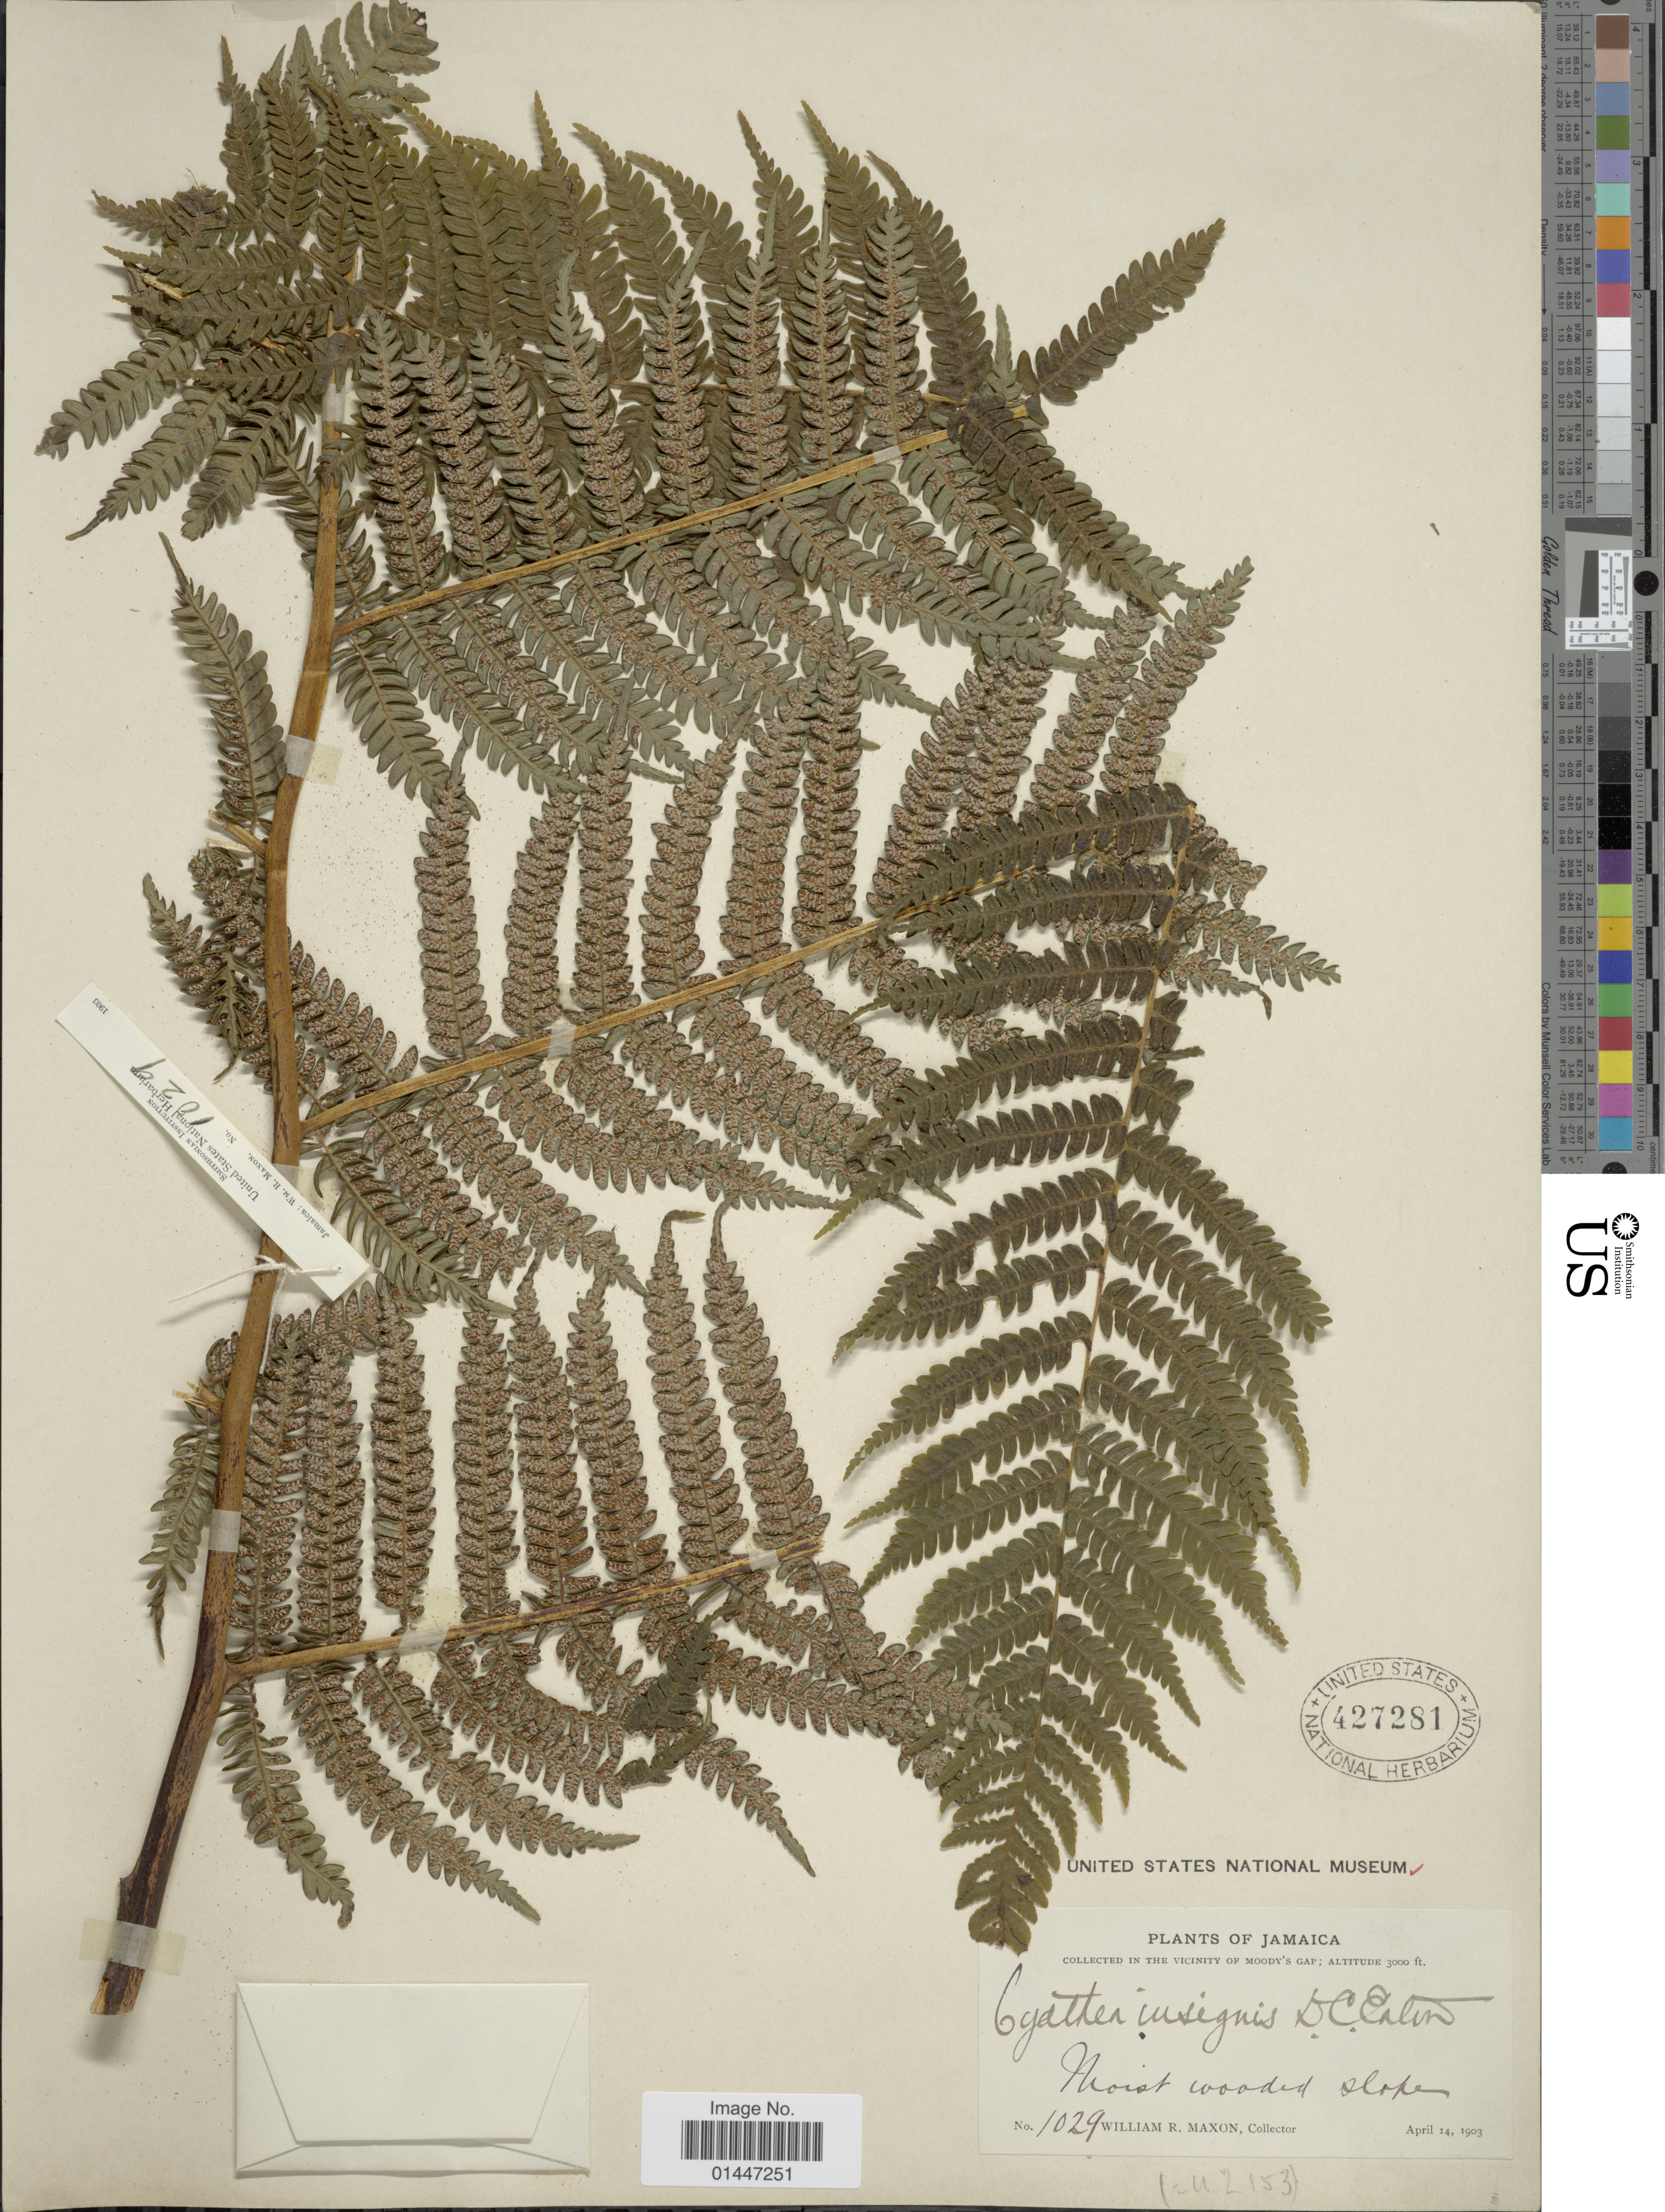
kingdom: Plantae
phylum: Tracheophyta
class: Polypodiopsida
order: Cyatheales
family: Cyatheaceae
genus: Sphaeropteris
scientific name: Sphaeropteris insignis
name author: (Eaton) R.M. Tryon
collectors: W. R. Maxon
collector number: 1029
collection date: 1903-04-14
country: Jamaica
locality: In the vicinity of Moody's Gap, moist wooded slopes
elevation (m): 914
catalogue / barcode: US 427281